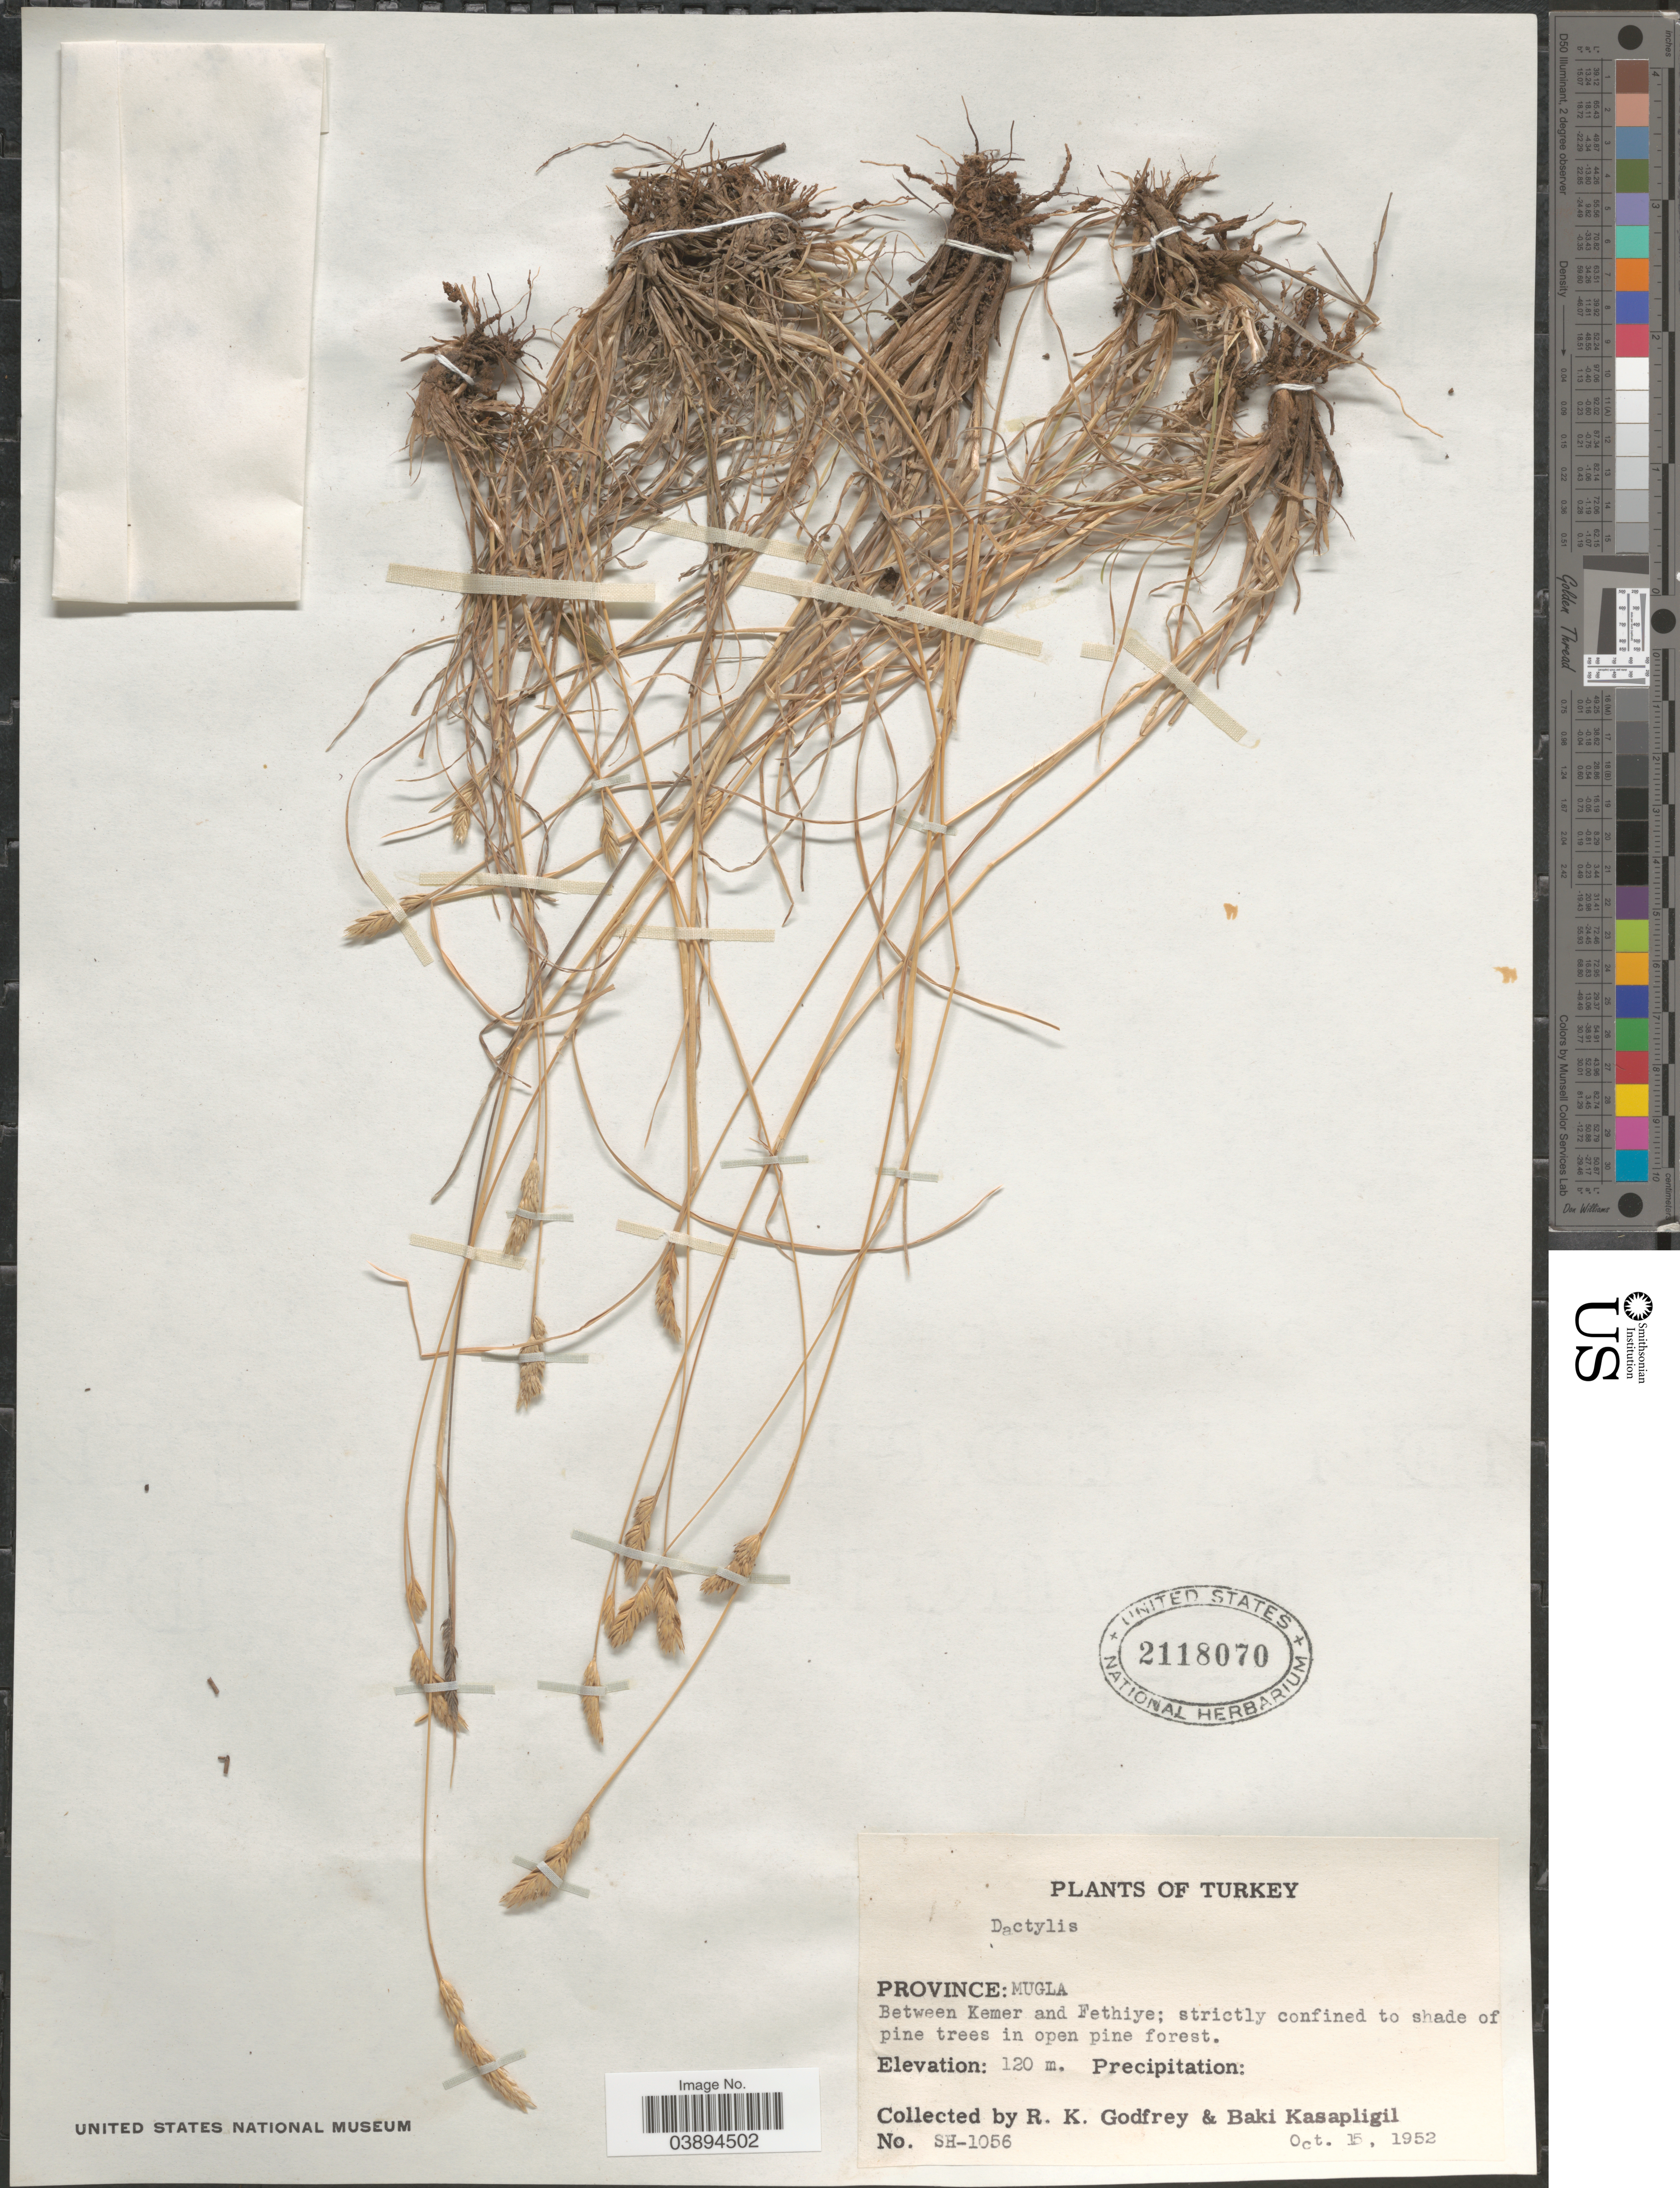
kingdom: Plantae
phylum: Tracheophyta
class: Liliopsida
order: Poales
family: Poaceae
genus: Dactylis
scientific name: Dactylis sp.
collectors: R. K. Godfrey & B. Kasapligil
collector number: SH-1056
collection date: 1952-10-15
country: Turkey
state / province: Mugla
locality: Between Kemer and Fethiye.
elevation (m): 120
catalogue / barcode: US 2118070